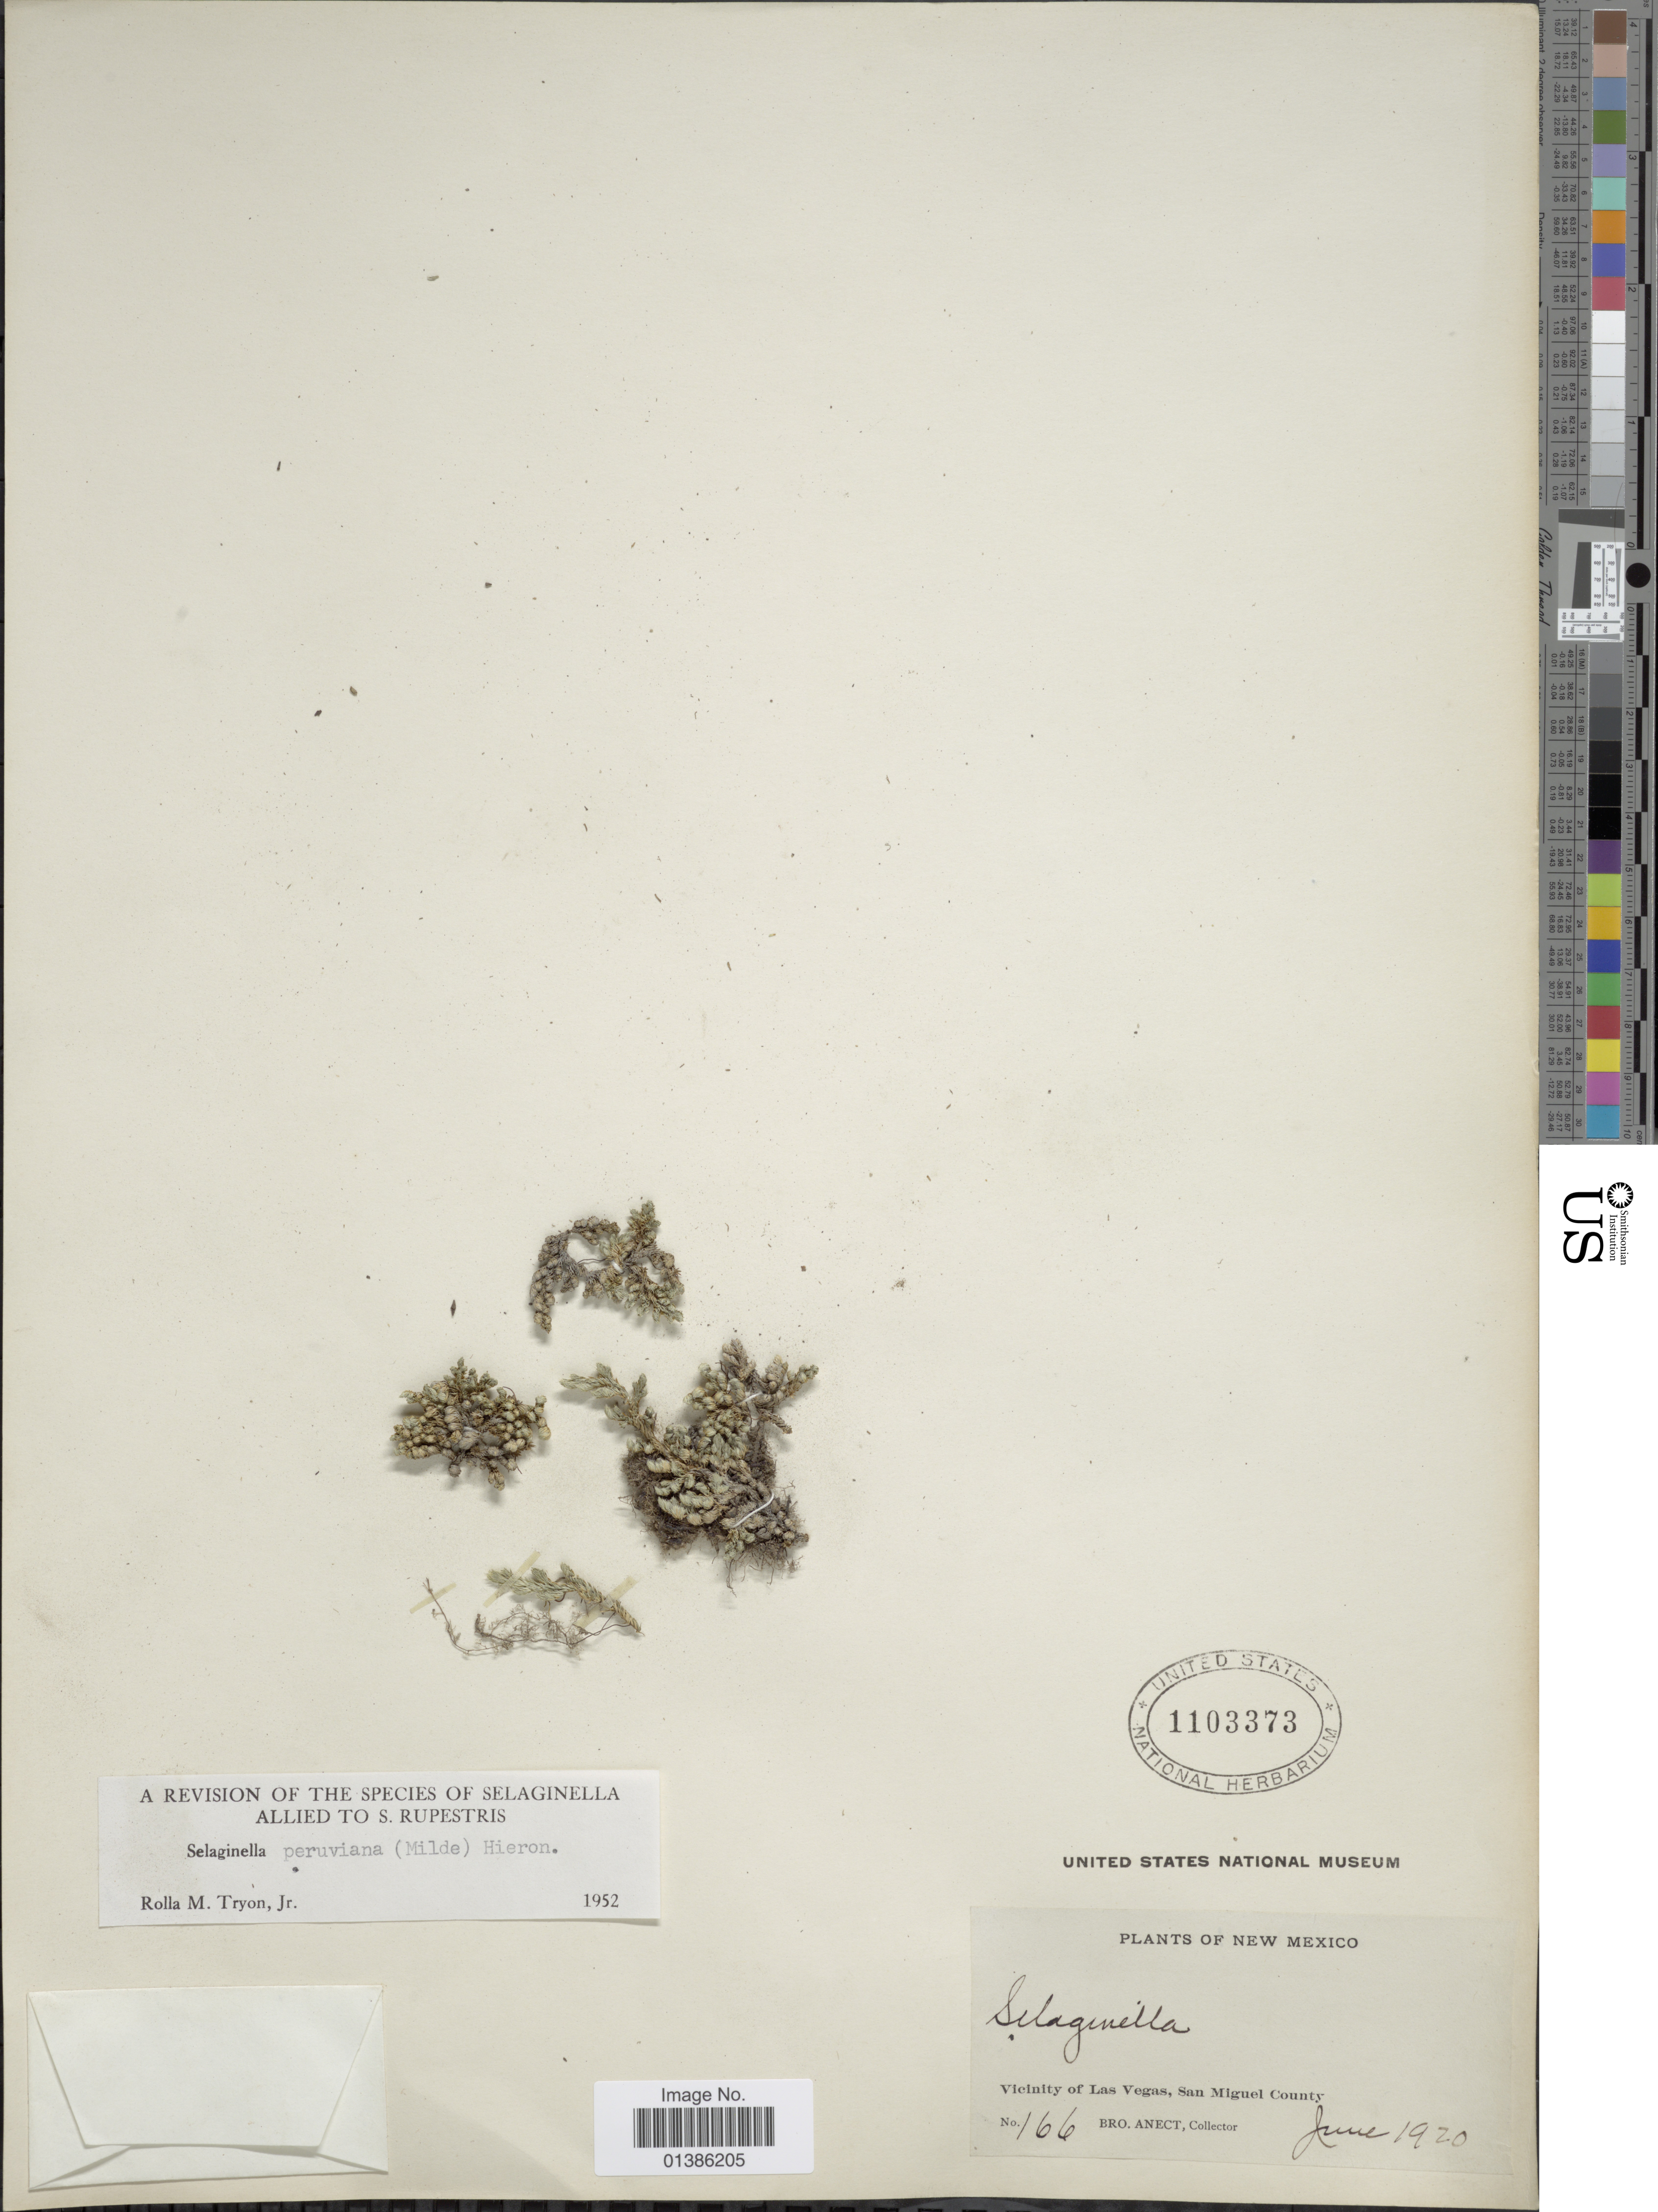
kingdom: Plantae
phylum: Tracheophyta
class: Lycopodiopsida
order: Selaginellales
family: Selaginellaceae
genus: Selaginella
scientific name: Selaginella peruviana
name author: (Milde) Hieron.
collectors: B. Anect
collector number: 166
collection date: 1920-06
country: United States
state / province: New Mexico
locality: Vicinity of Las Vegas, San Miguel County.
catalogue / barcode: US 1103373